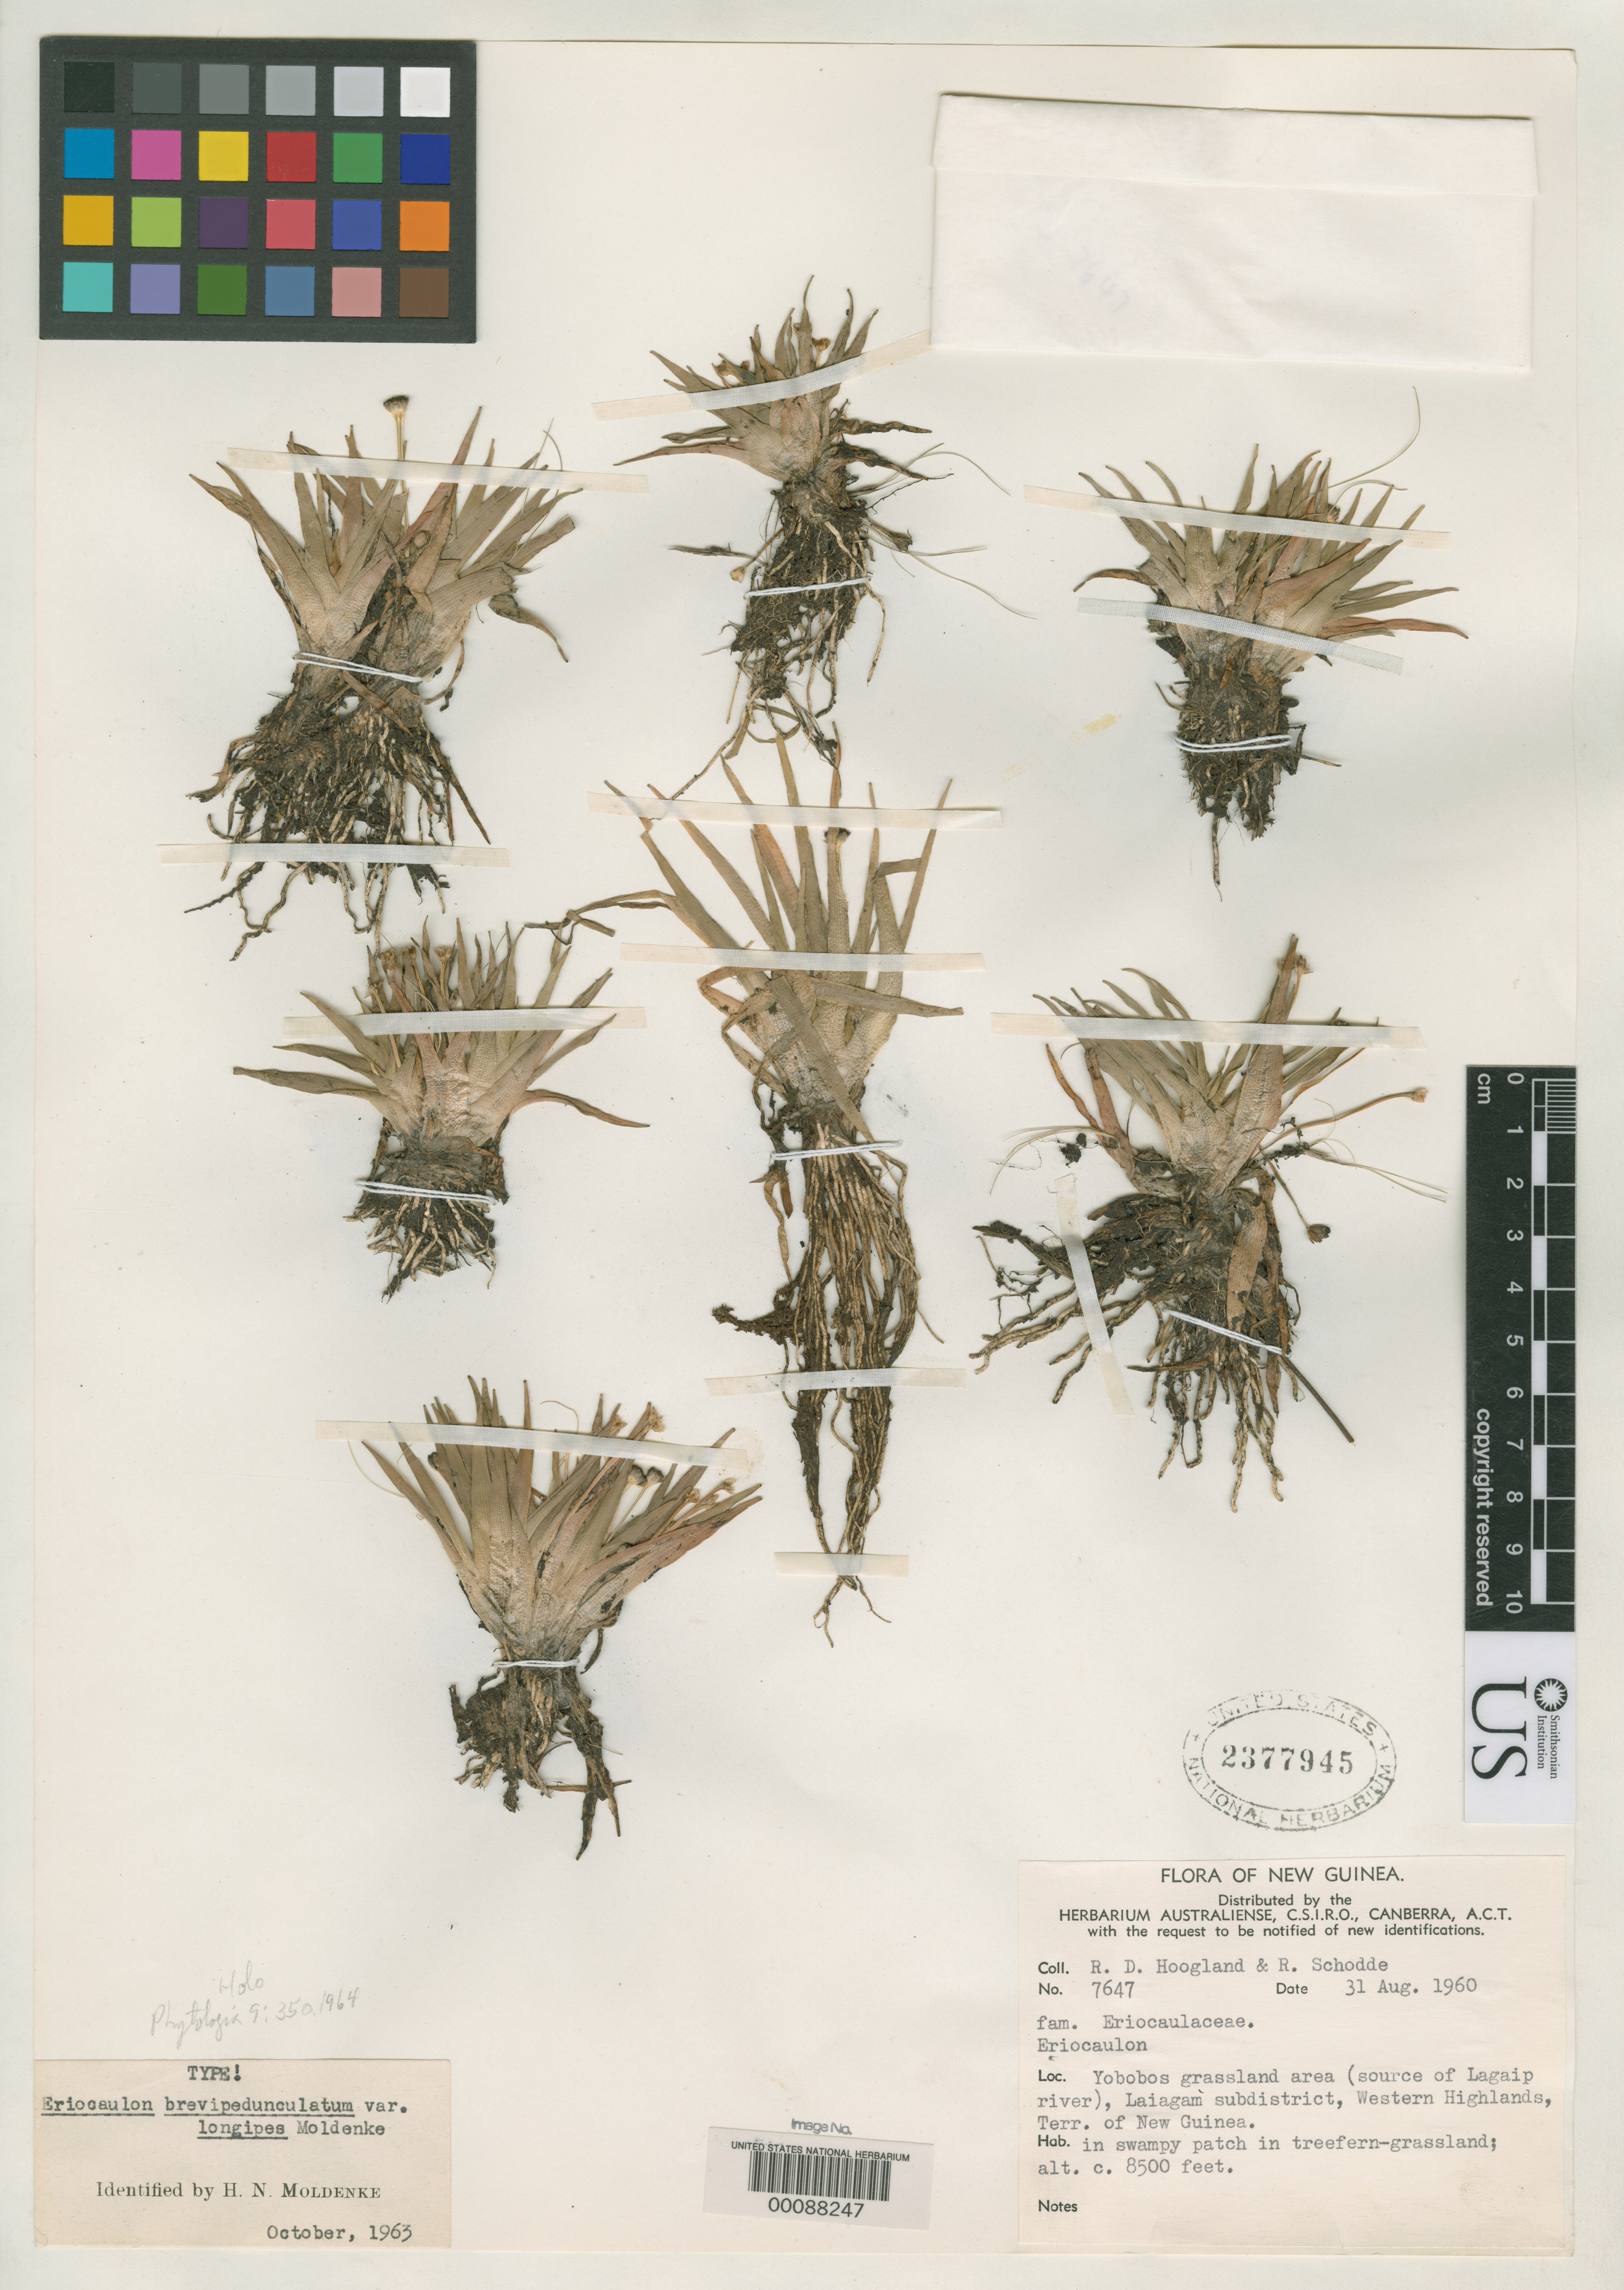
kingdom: Plantae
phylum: Tracheophyta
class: Liliopsida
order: Poales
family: Eriocaulaceae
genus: Eriocaulon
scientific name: Eriocaulon brevipedunculatum var. longipes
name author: Moldenke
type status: Holotype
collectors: R. D. Hoogland & R. Schodde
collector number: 7647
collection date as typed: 31 Aug 1960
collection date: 1960-08-31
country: Papua New Guinea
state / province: Enga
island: New Guinea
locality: Laiagam, Yobobos grassland area.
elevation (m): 2591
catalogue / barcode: US 2377945